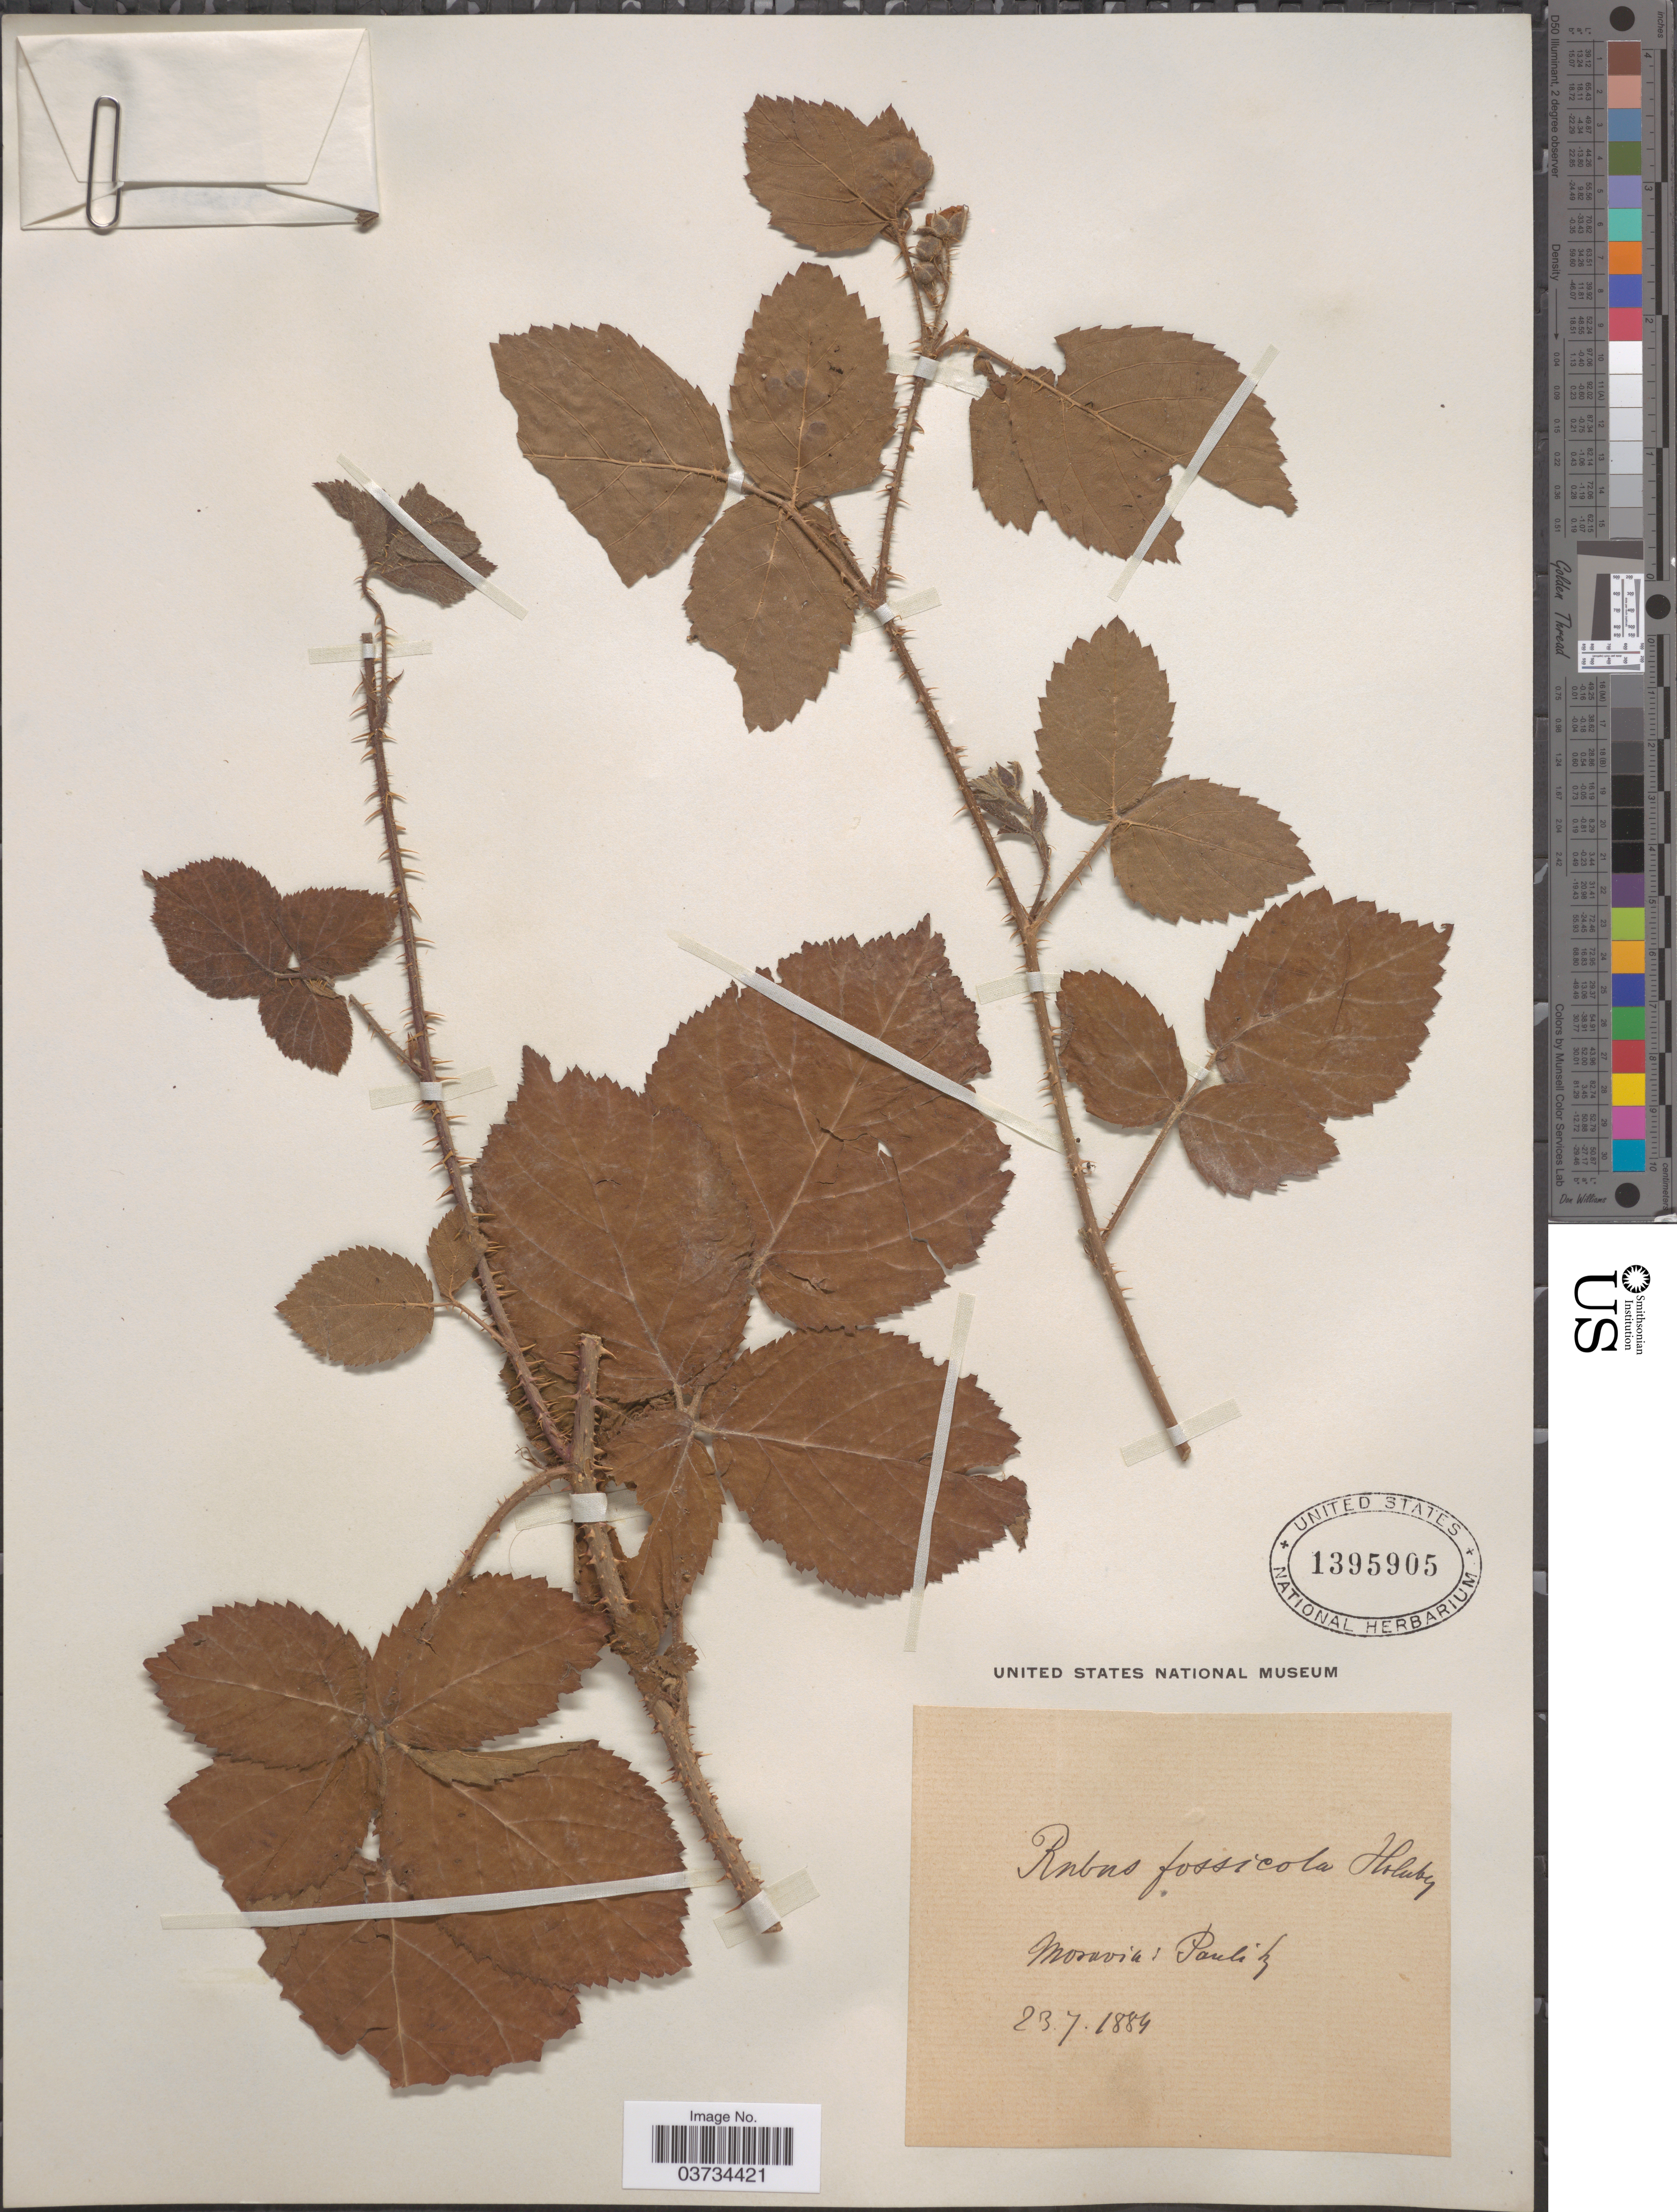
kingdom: Plantae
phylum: Tracheophyta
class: Magnoliopsida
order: Rosales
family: Rosaceae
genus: Rubus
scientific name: Rubus fossicola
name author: Holuby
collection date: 1884-07-23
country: Czechia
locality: Moravia: Paulitz.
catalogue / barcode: US 1395905